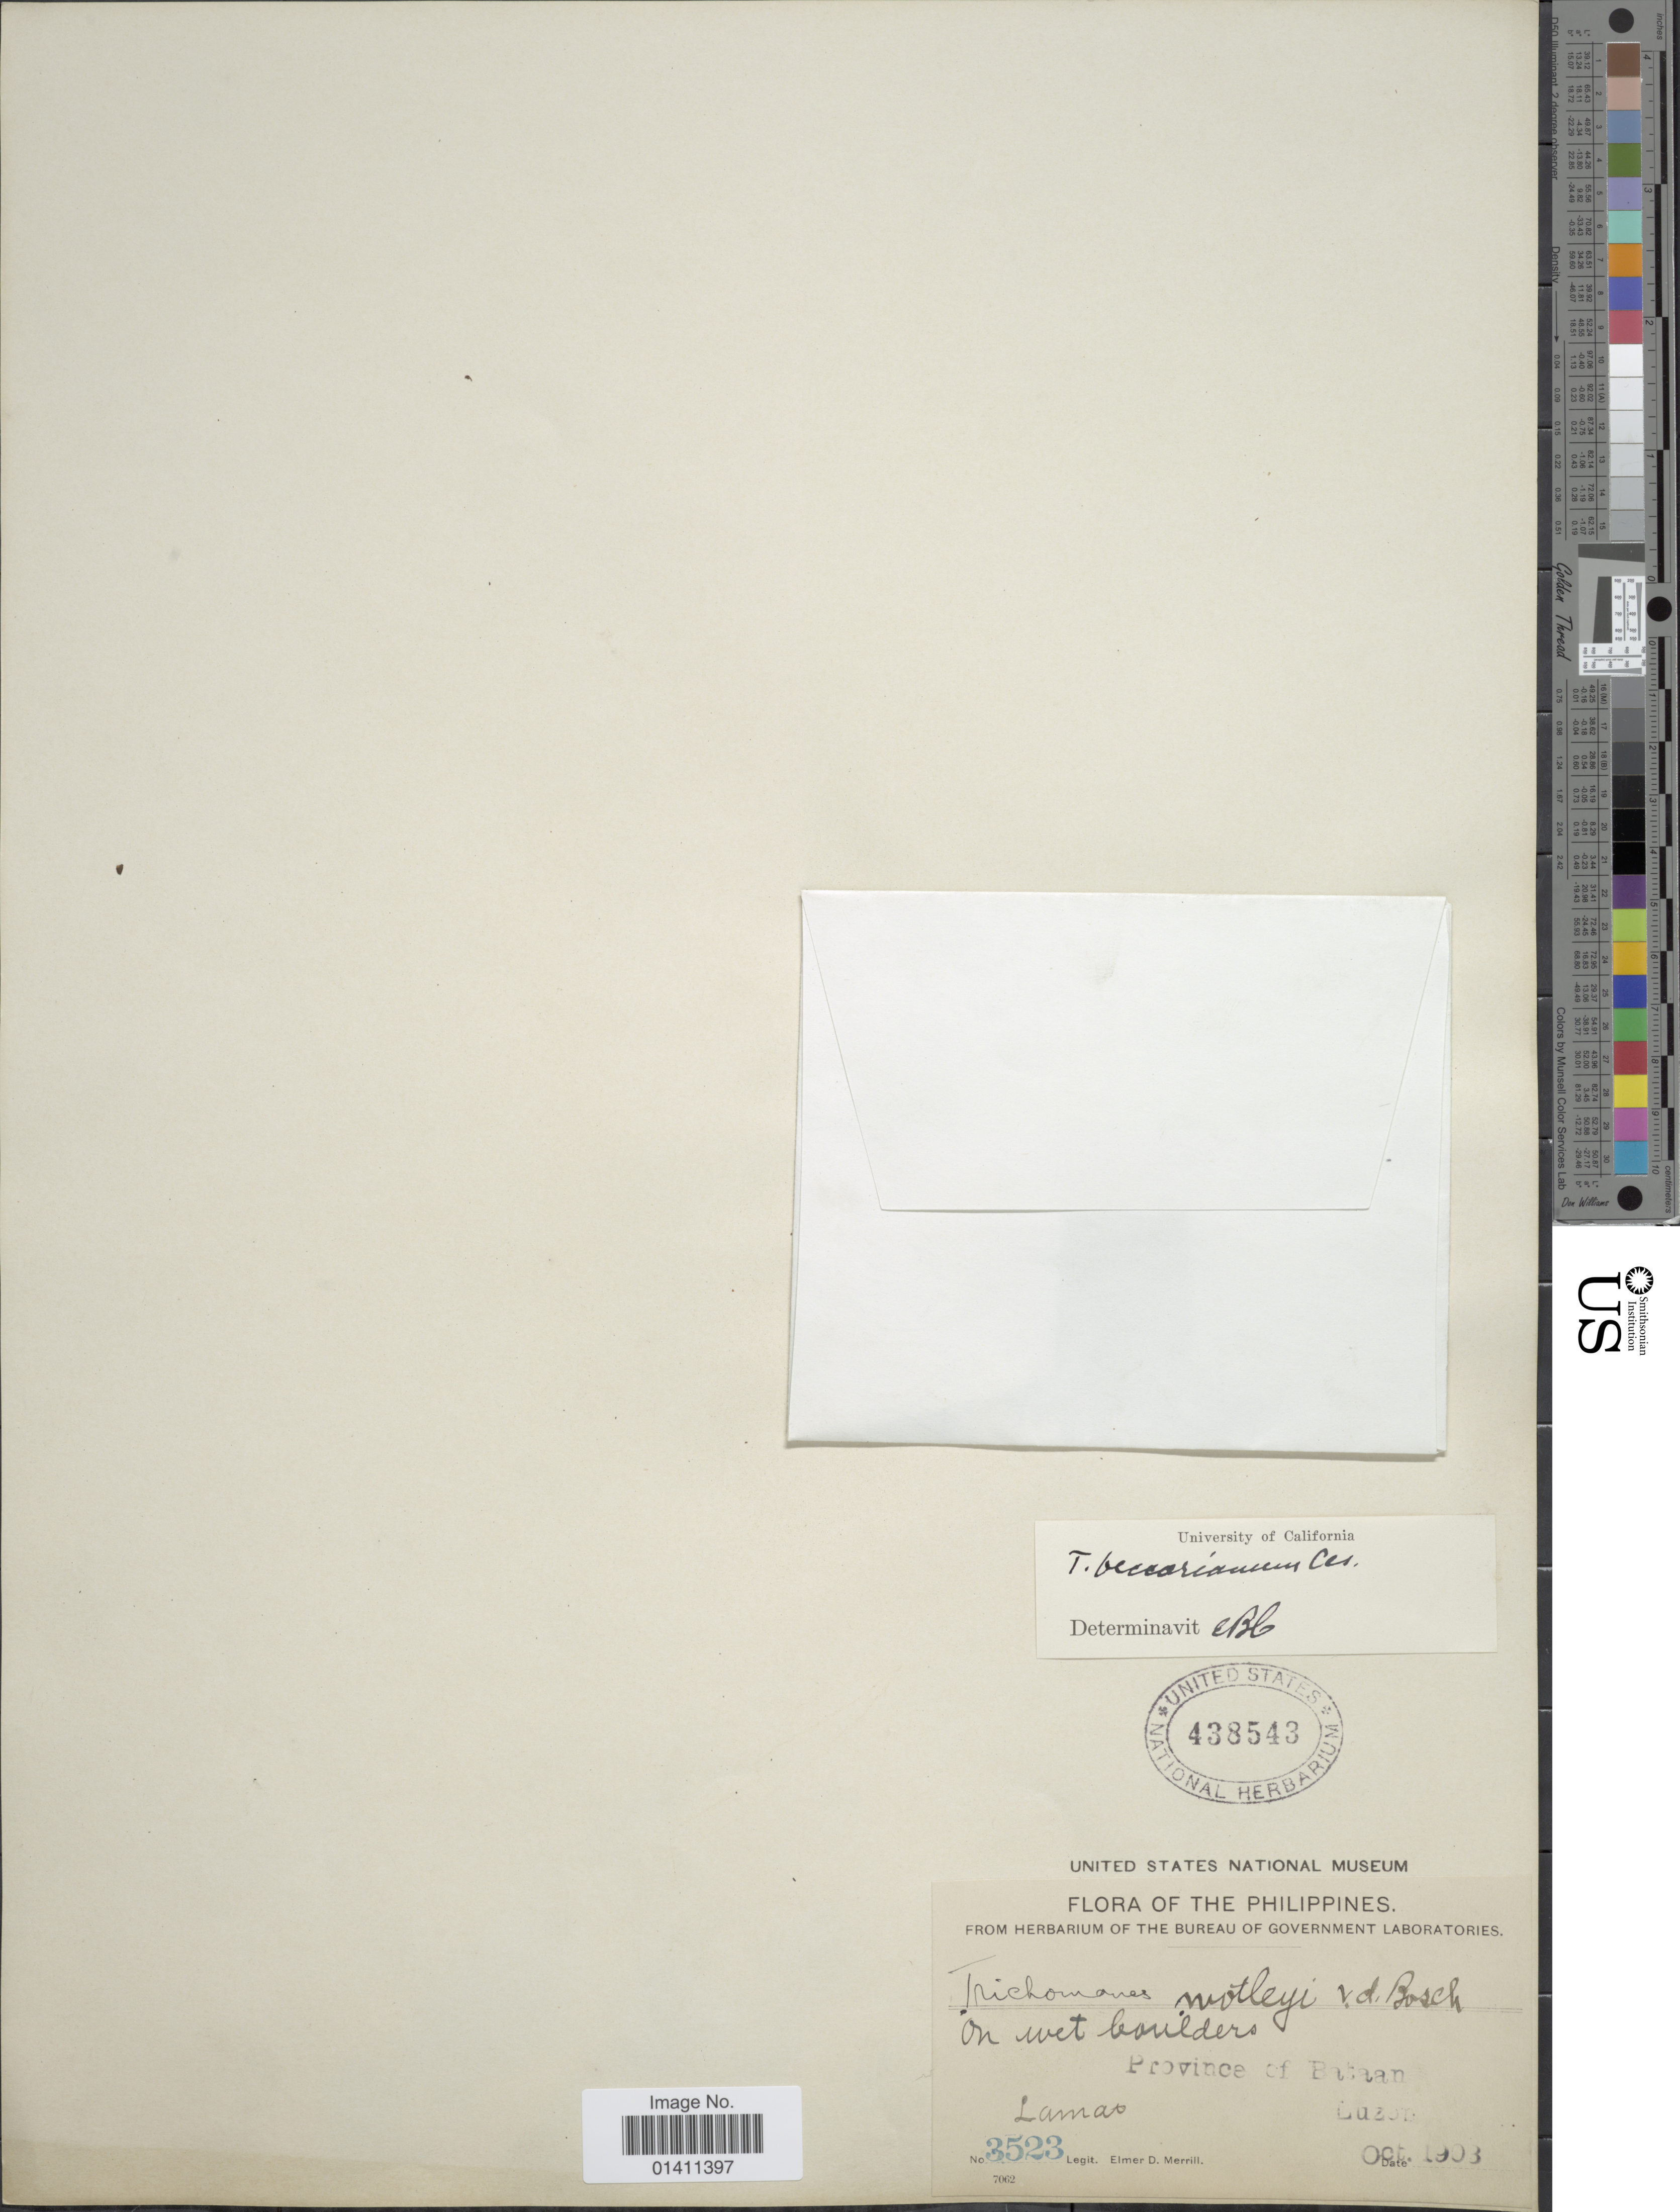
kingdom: Plantae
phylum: Tracheophyta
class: Polypodiopsida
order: Hymenophyllales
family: Hymenophyllaceae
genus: Didymoglossum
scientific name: Didymoglossum beccarianum (Ces.) comb. ined., 2015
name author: (Ces.)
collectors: E. D. Merrill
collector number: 3523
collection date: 1908-10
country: Philippines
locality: Province of Bataan. Luzon. Lamas.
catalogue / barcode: US 438543